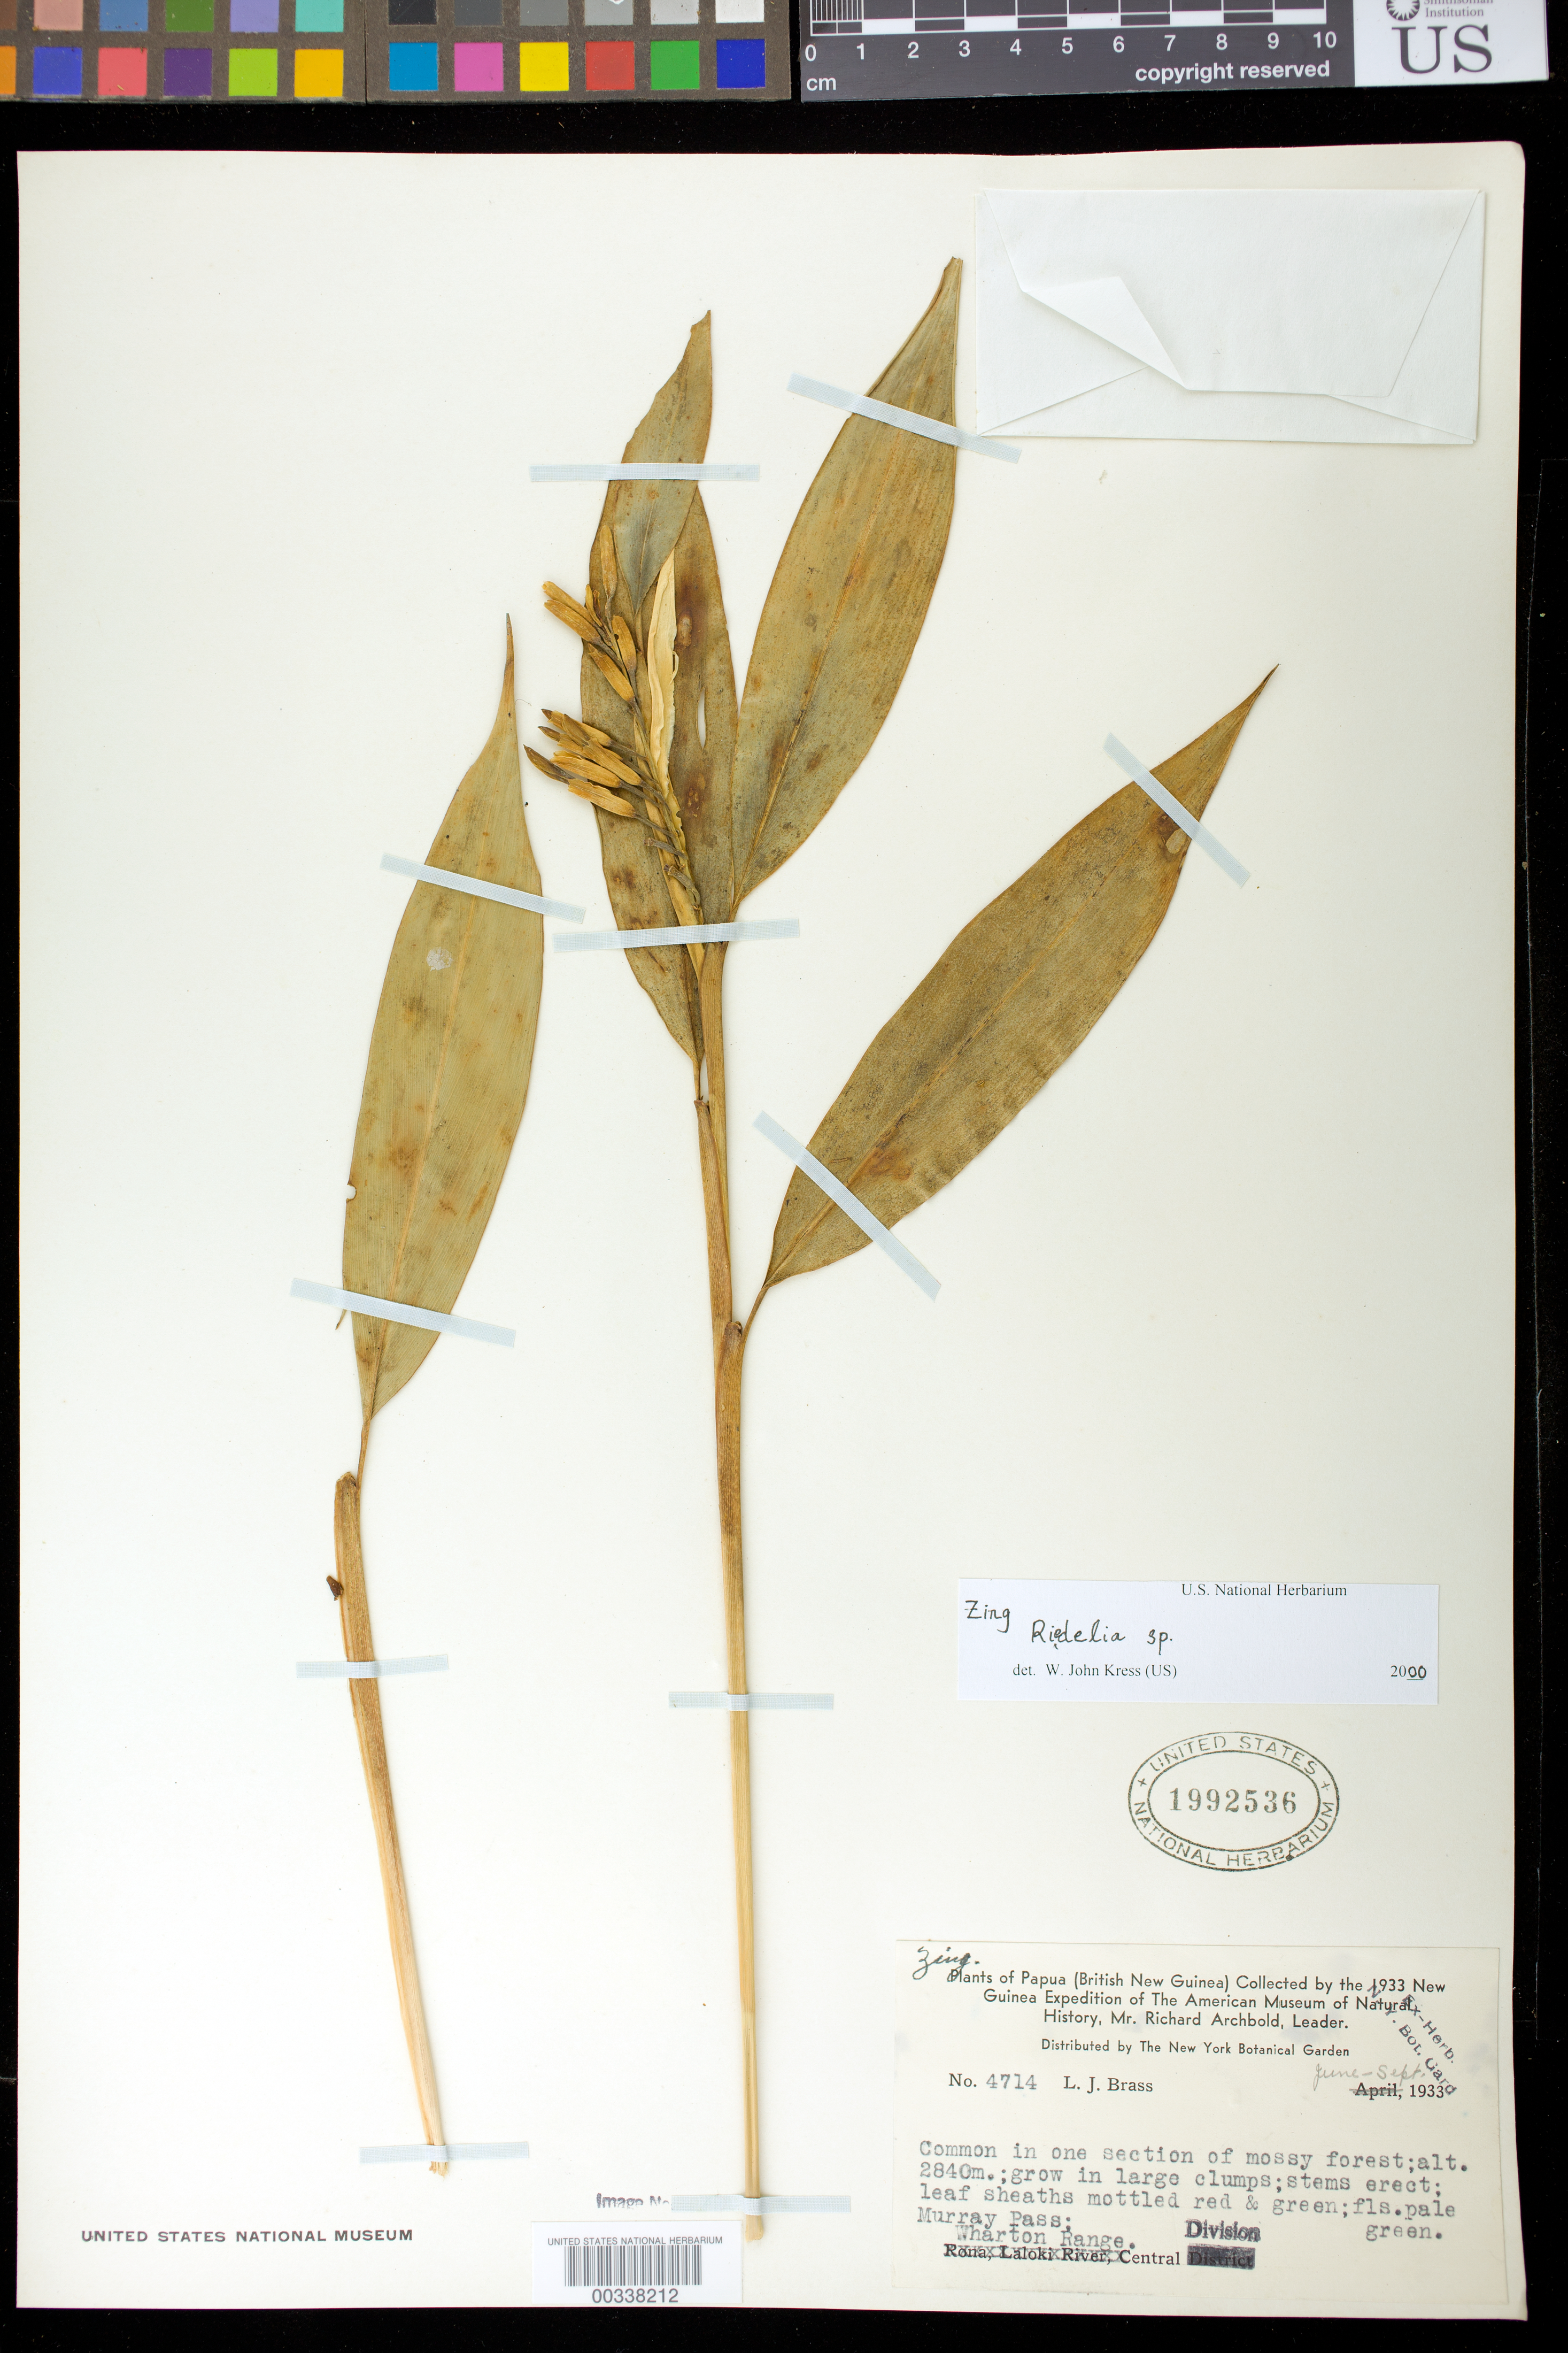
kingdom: Plantae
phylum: Tracheophyta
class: Liliopsida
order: Zingiberales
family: Zingiberaceae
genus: Riedelia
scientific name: Riedelia sp.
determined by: Kress, W. J., (US), Smithsonian Institution - National Museum of Natural History (UNITED STATES)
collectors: L. J. Brass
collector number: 4714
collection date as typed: Jun 1933 to -- Sep 1933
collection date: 1933-06/1933-09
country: Papua New Guinea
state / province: Central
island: New Guinea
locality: Murray pass; wharton range, central division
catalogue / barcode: US 1992536